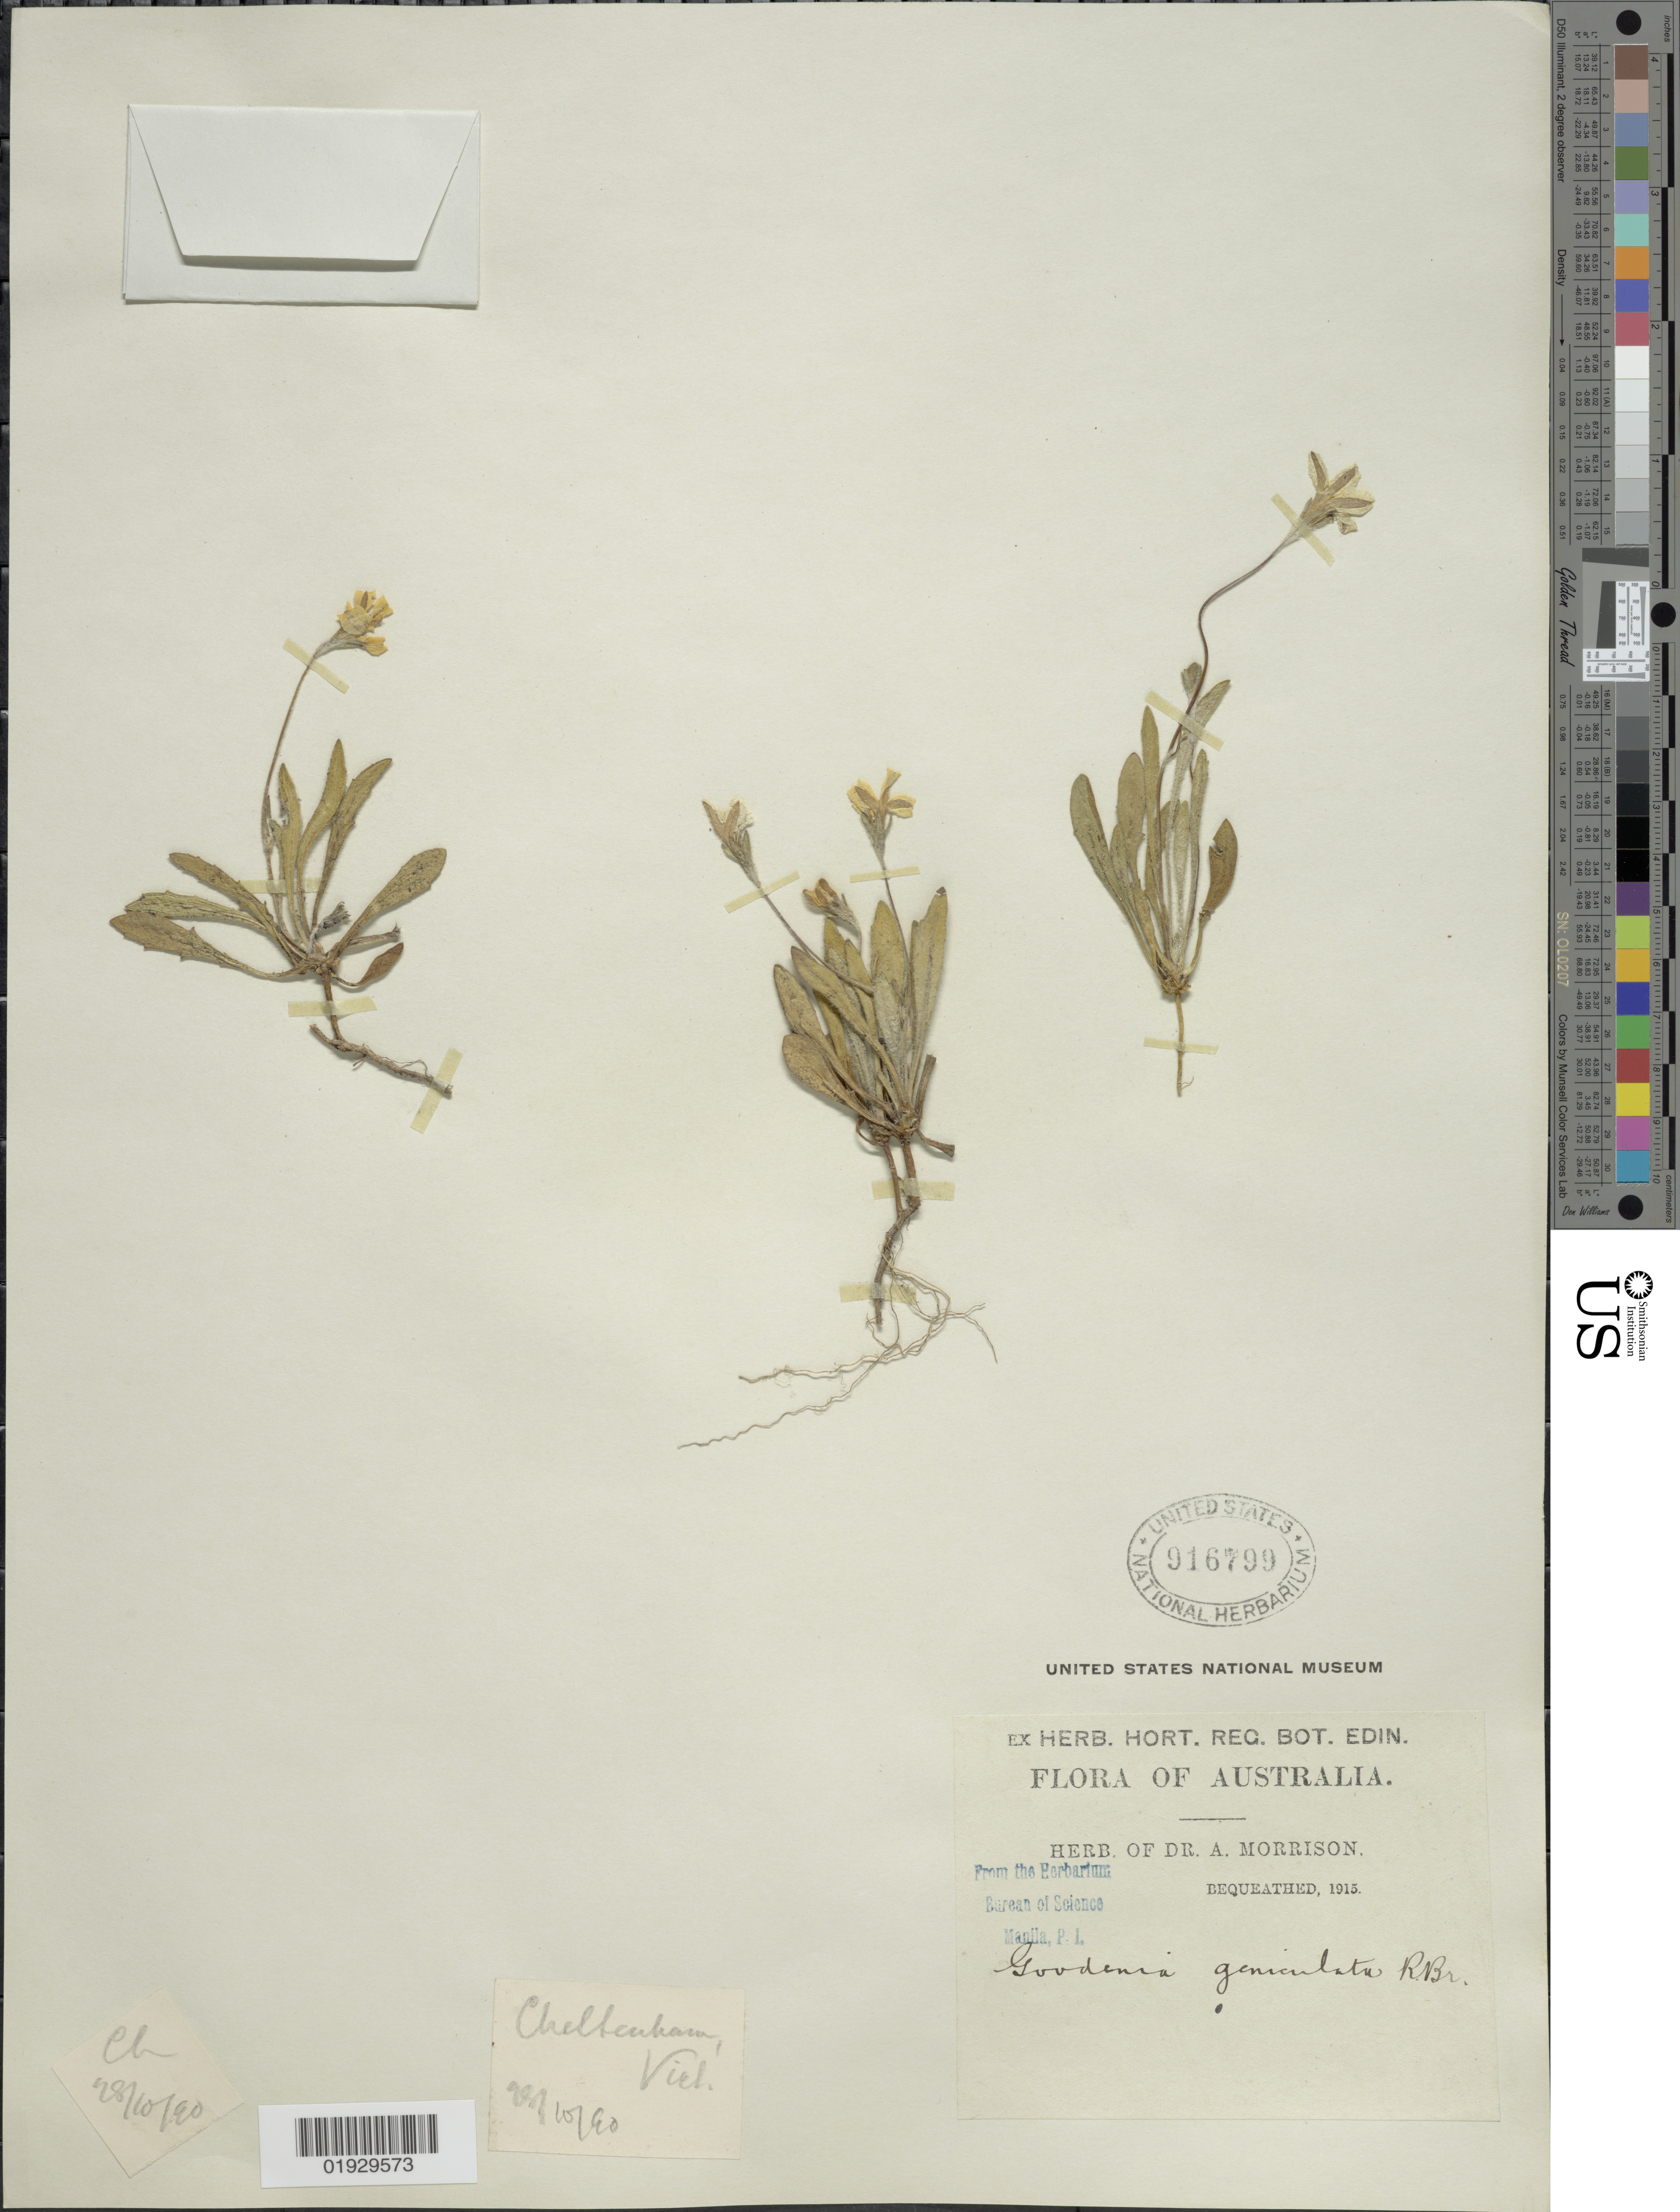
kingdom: Plantae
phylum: Tracheophyta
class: Magnoliopsida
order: Asterales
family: Goodeniaceae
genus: Goodenia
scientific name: Goodenia geniculata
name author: R. Br.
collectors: ex herb. Dr. A. Morrison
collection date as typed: Transcribed d/m/y: 28/10/90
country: Australia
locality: Cheltenham, Vict.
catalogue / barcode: US 916799